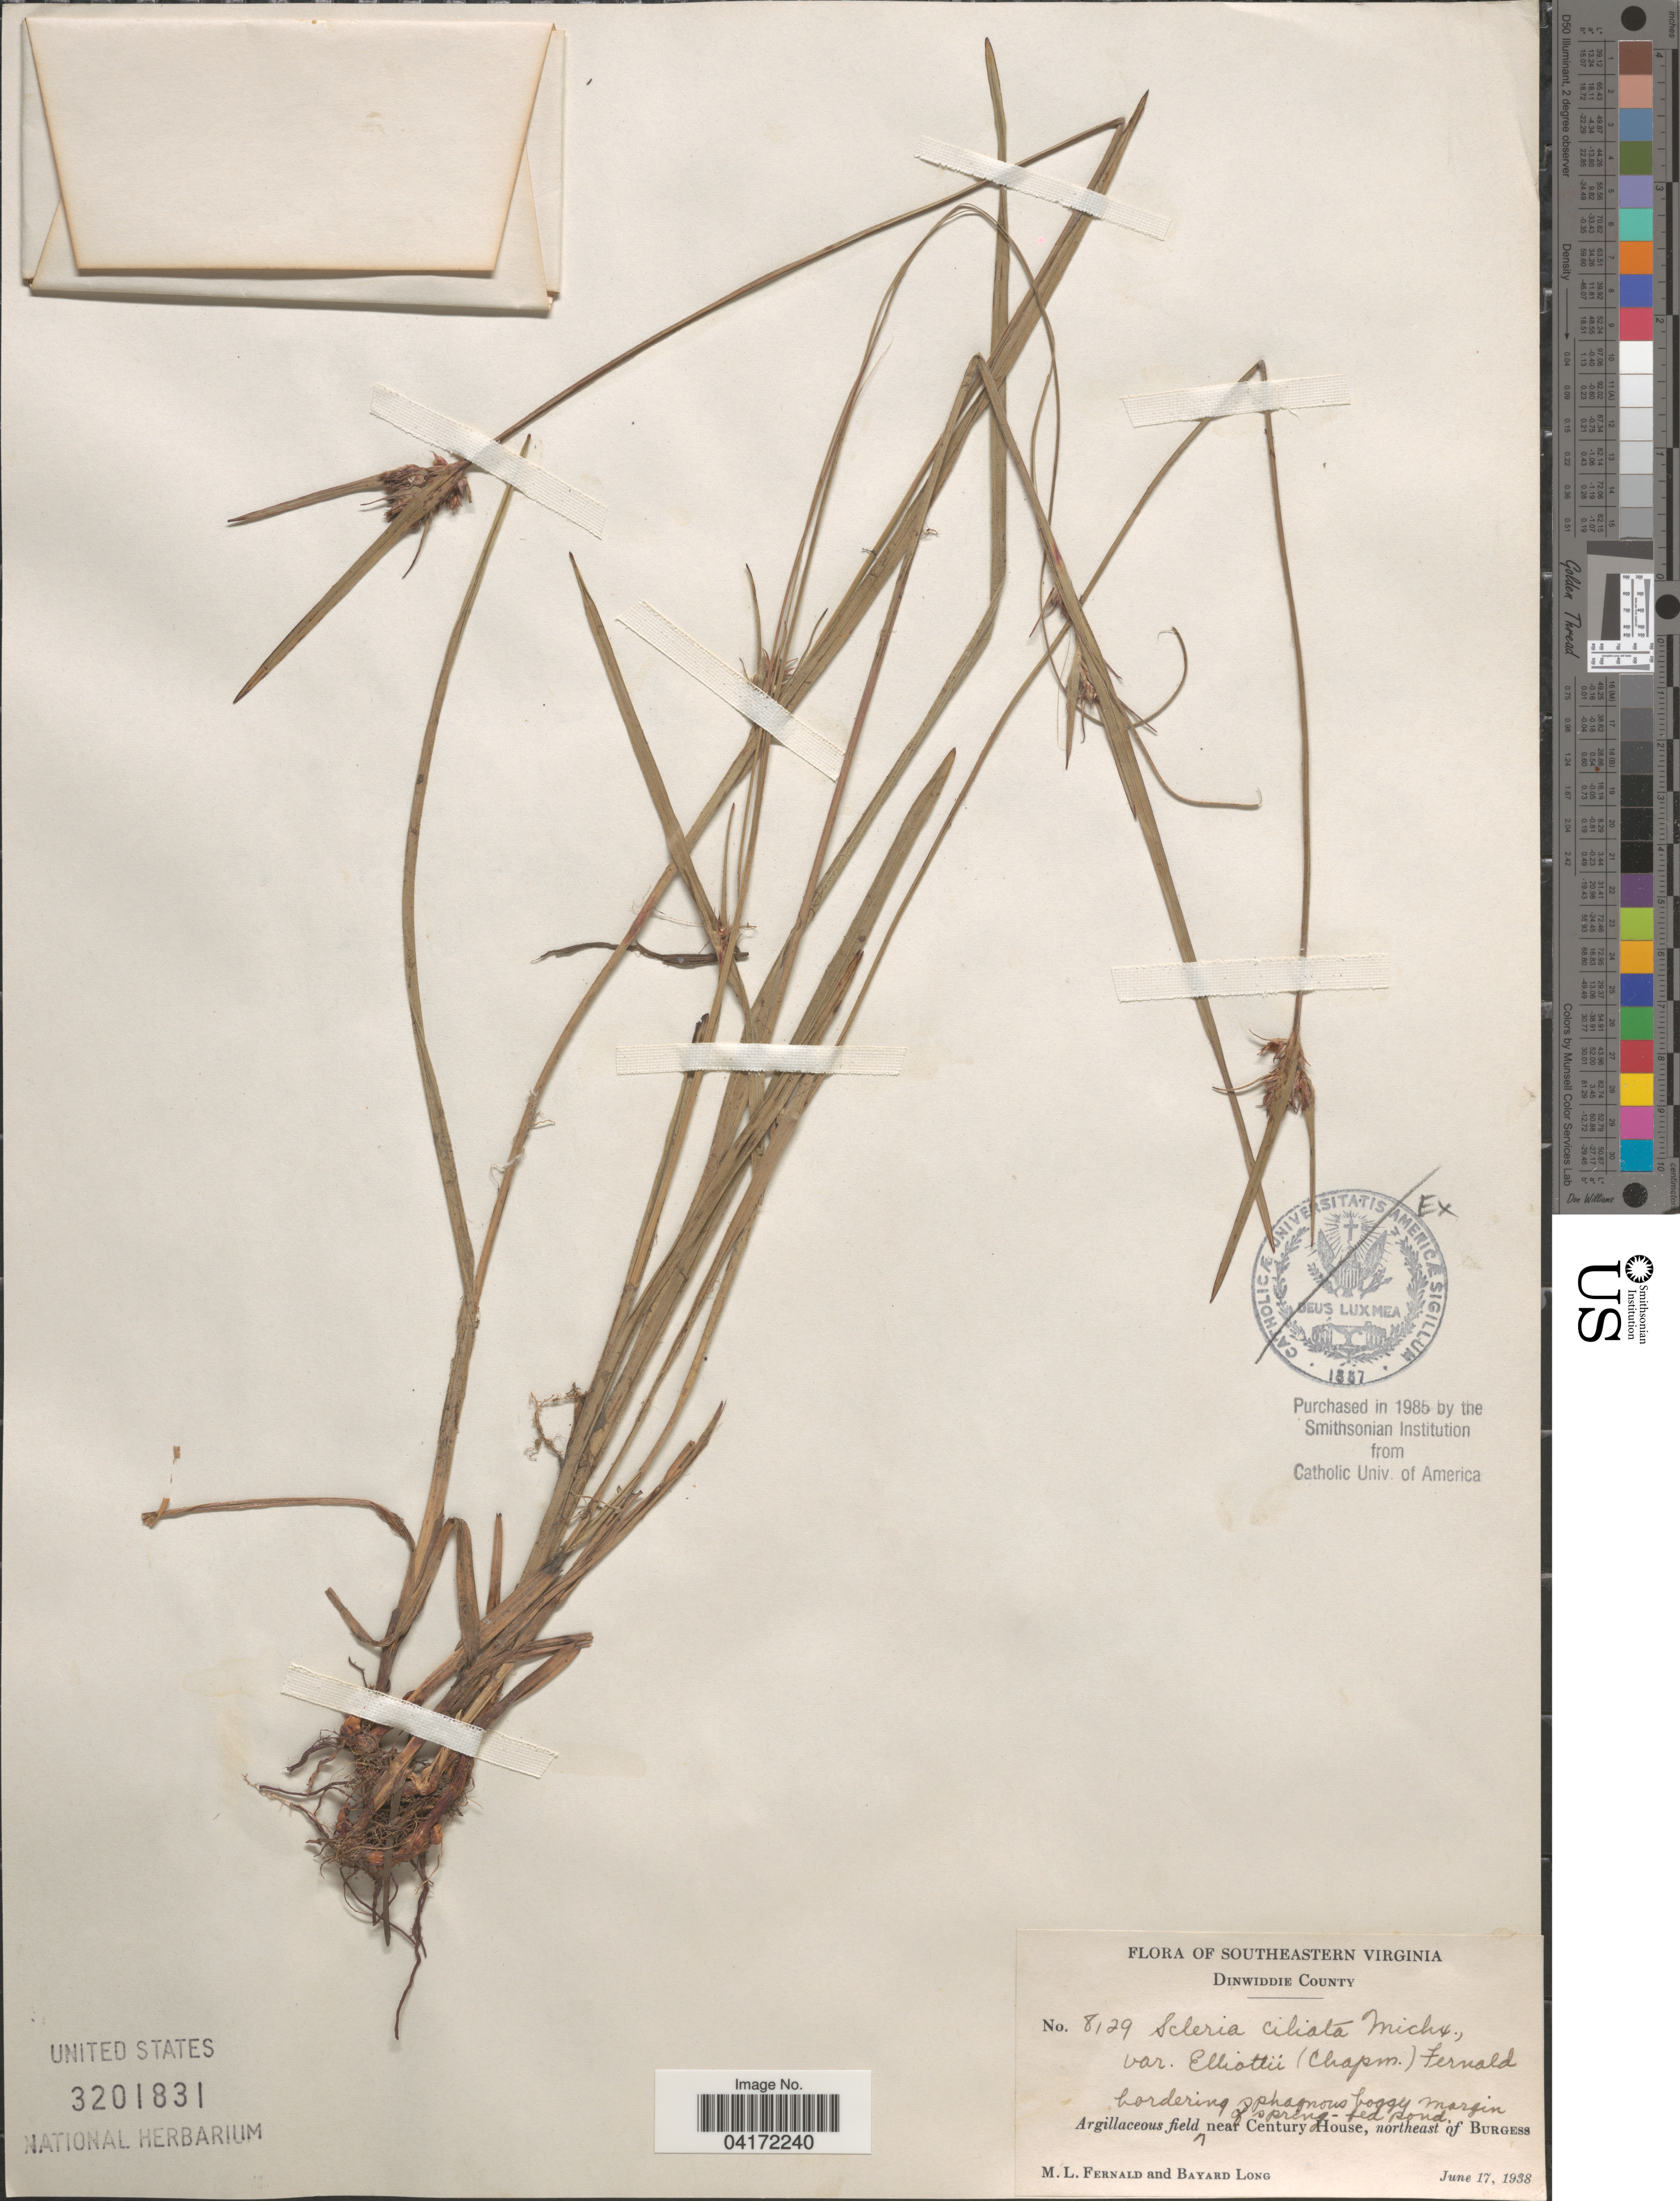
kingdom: Plantae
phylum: Tracheophyta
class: Liliopsida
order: Poales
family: Cyperaceae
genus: Scleria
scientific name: Scleria ciliata var. elliottii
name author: (Chapm.) Fernald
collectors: M. L. Fernald & B. Long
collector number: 8129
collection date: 1938-06-17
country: United States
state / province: Virginia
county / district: Dinwiddie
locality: Southeastern Virginia. Dinwiddie County. Near Century House, northeast of Burgess.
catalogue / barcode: US 3201831